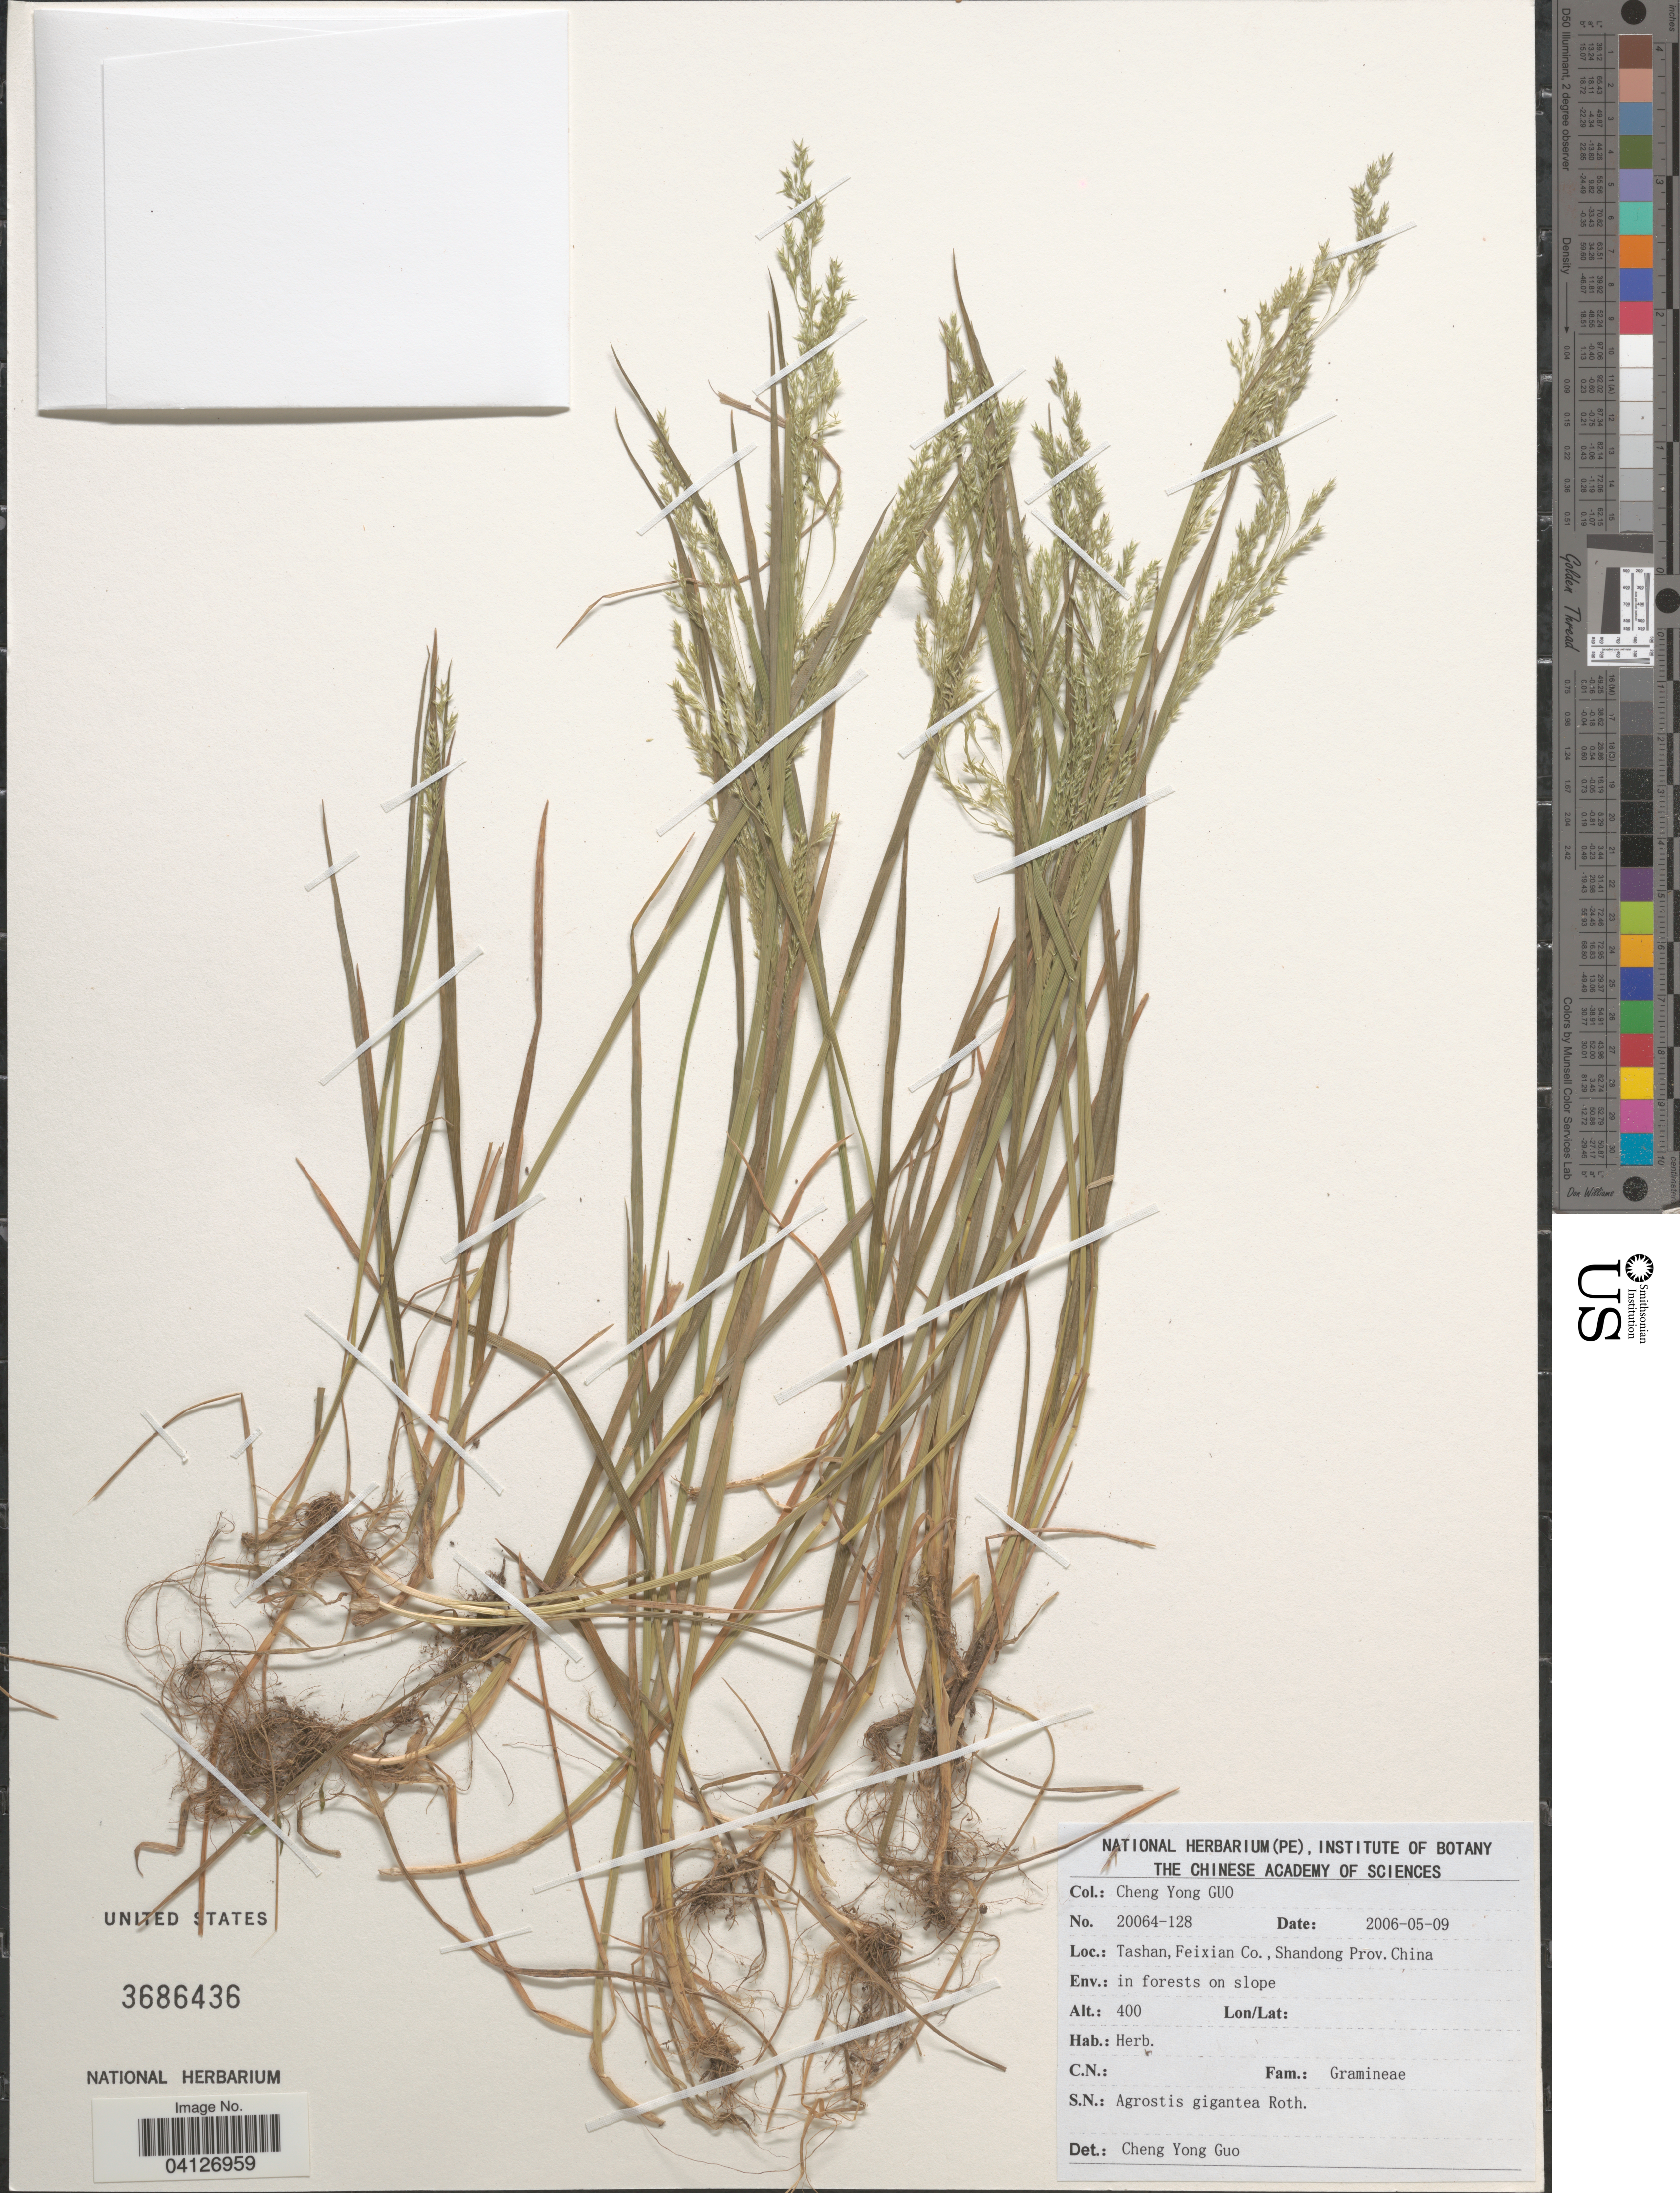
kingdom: Plantae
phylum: Tracheophyta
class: Liliopsida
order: Poales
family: Poaceae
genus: Agrostis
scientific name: Agrostis gigantea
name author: Roth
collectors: Guo Chengyong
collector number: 20064-128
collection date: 2006-05-09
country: China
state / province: Shandong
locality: Tashan, Feixian Co.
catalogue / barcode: US 3686436